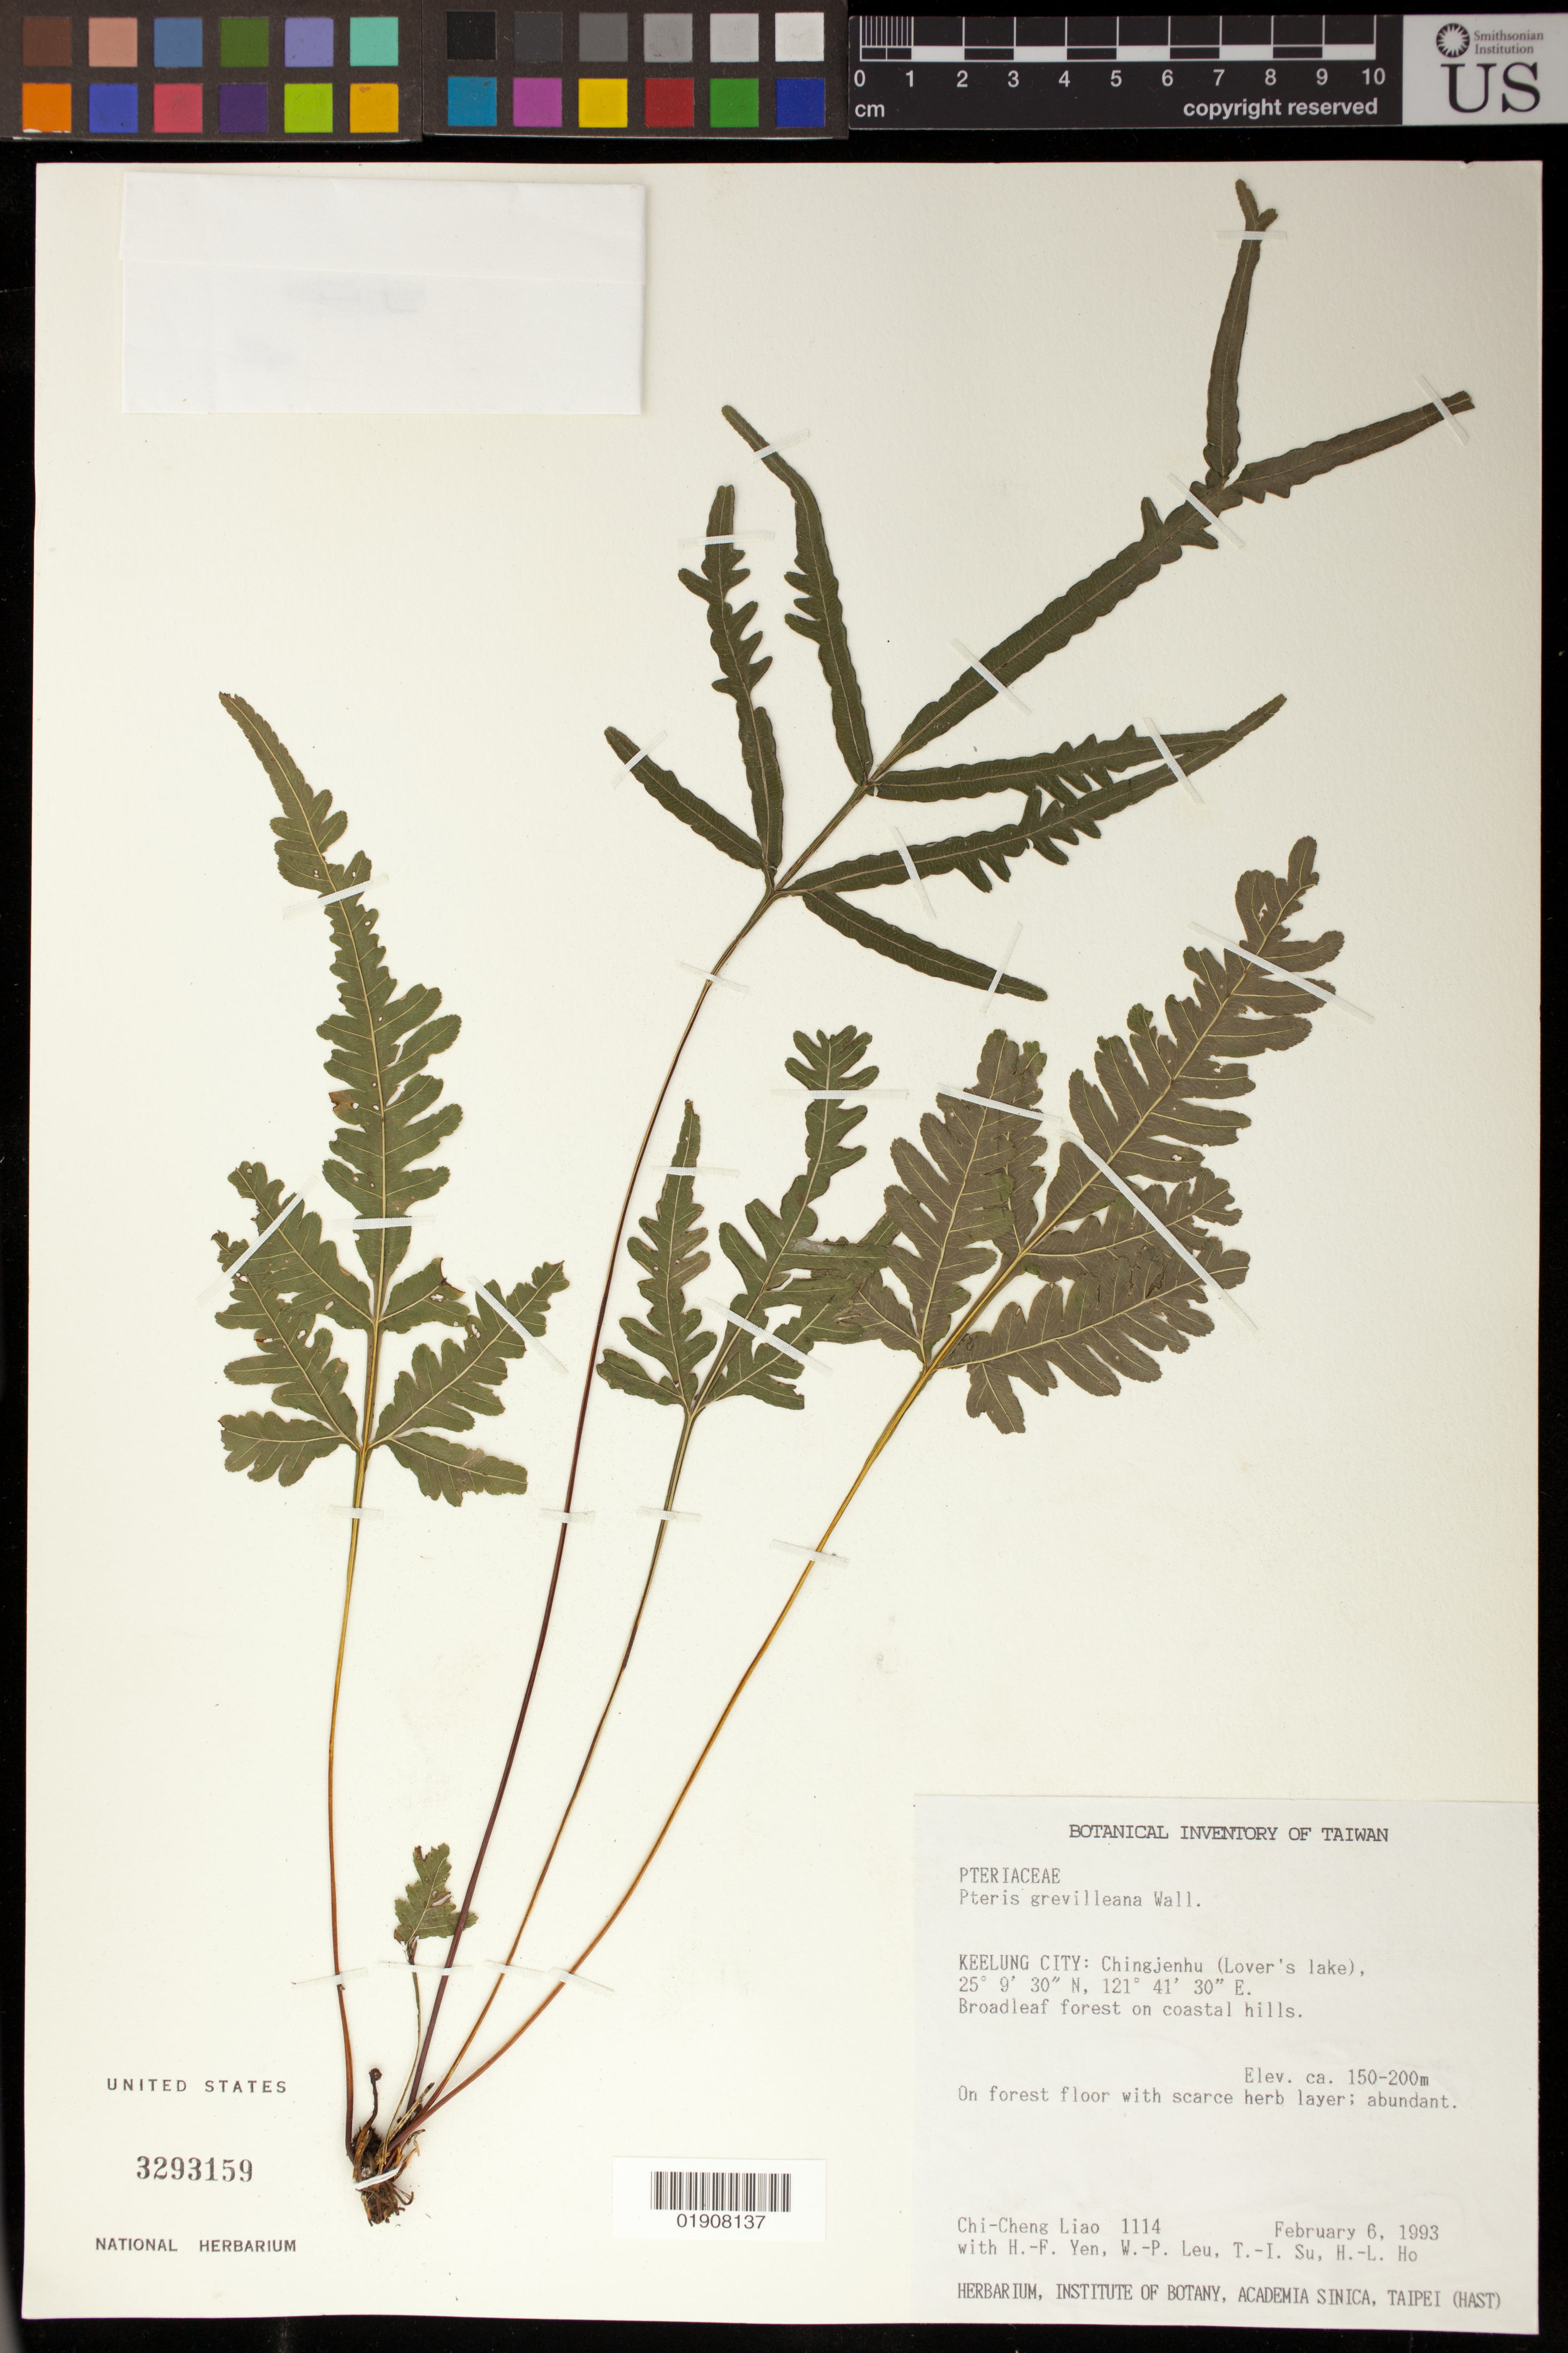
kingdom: Plantae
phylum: Tracheophyta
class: Polypodiopsida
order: Polypodiales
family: Pteridaceae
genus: Pteris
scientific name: Pteris grevilleana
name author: Wall. ex J. Agardh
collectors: C. Liao, H. Yen, W. Leu, T. Su & H. Ho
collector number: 1114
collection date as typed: February 6, 1993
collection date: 1993-02-06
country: Taiwan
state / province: Keelung City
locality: Chingjenhu (Lover's lake).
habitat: Broadleaf forest on coastal hills; on forest floor with scarce herb layer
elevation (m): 150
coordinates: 25 09 30 N, 121 41 30 E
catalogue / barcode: US 3293159